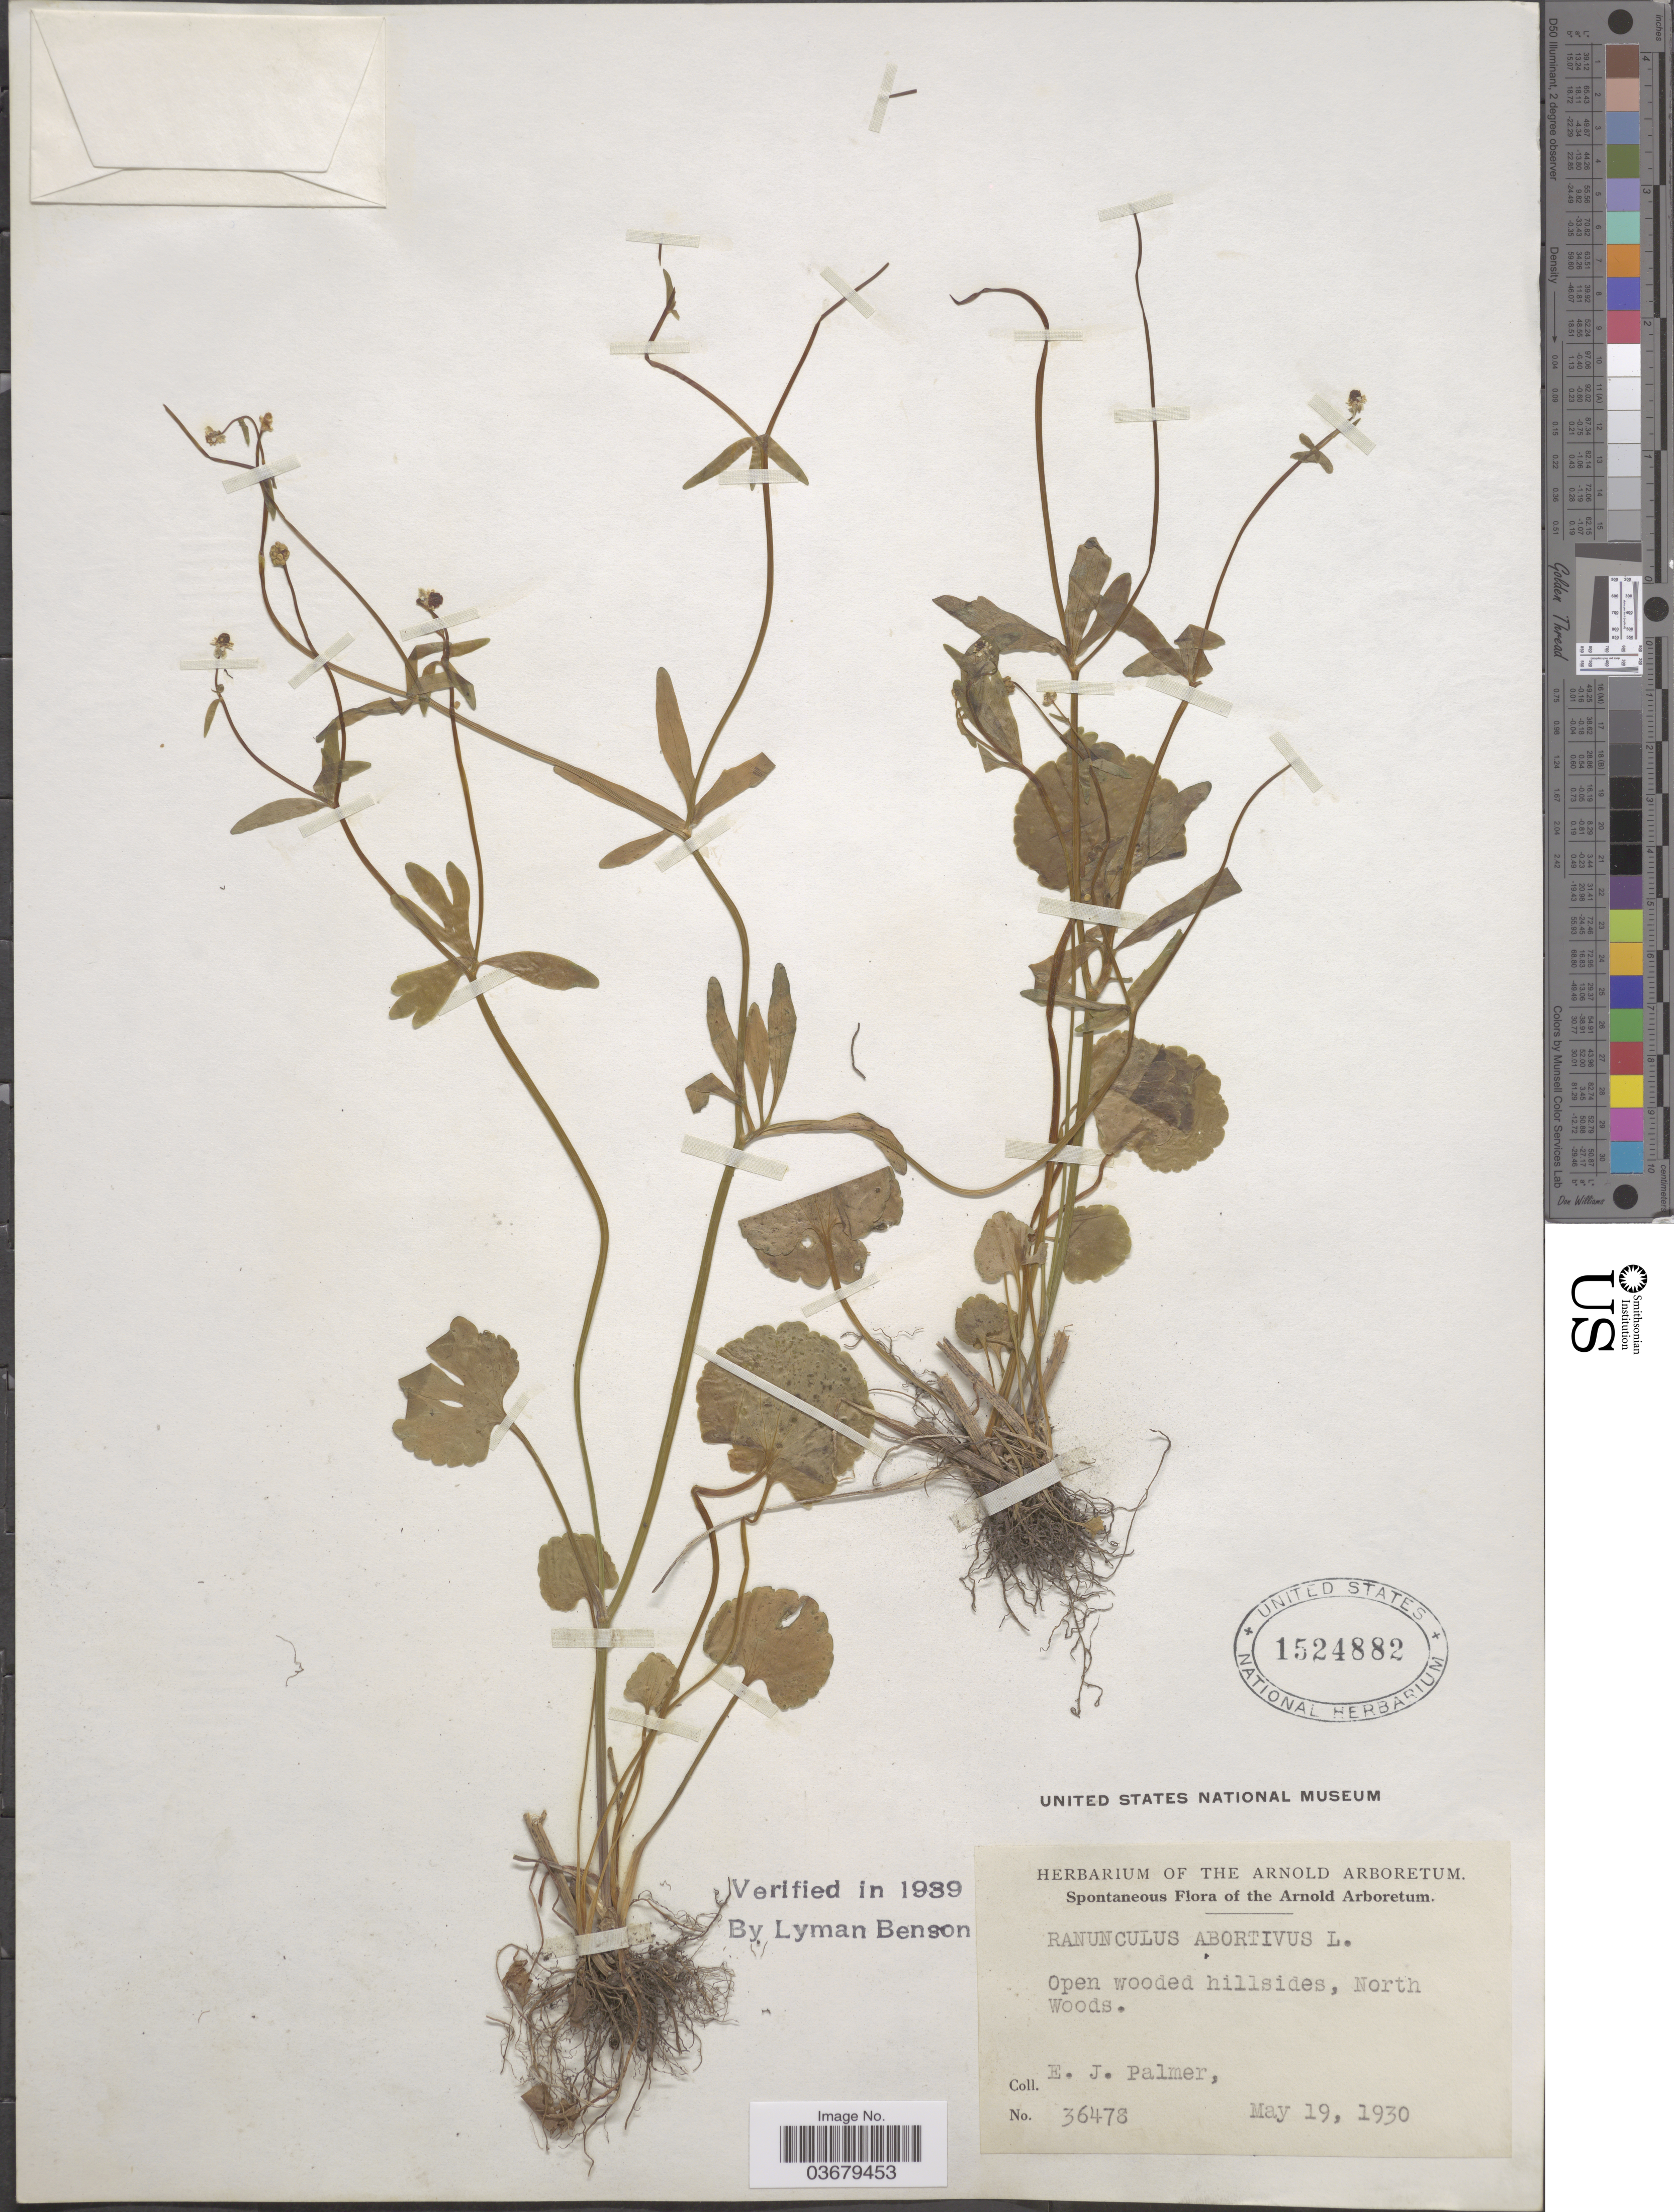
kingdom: Plantae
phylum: Tracheophyta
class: Magnoliopsida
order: Ranunculales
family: Ranunculaceae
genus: Ranunculus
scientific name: Ranunculus abortivus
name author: L.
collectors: E. J. Palmer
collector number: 36478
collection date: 1930-05-19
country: United States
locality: Arnold Arboretum. North Woods.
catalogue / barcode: US 1524882